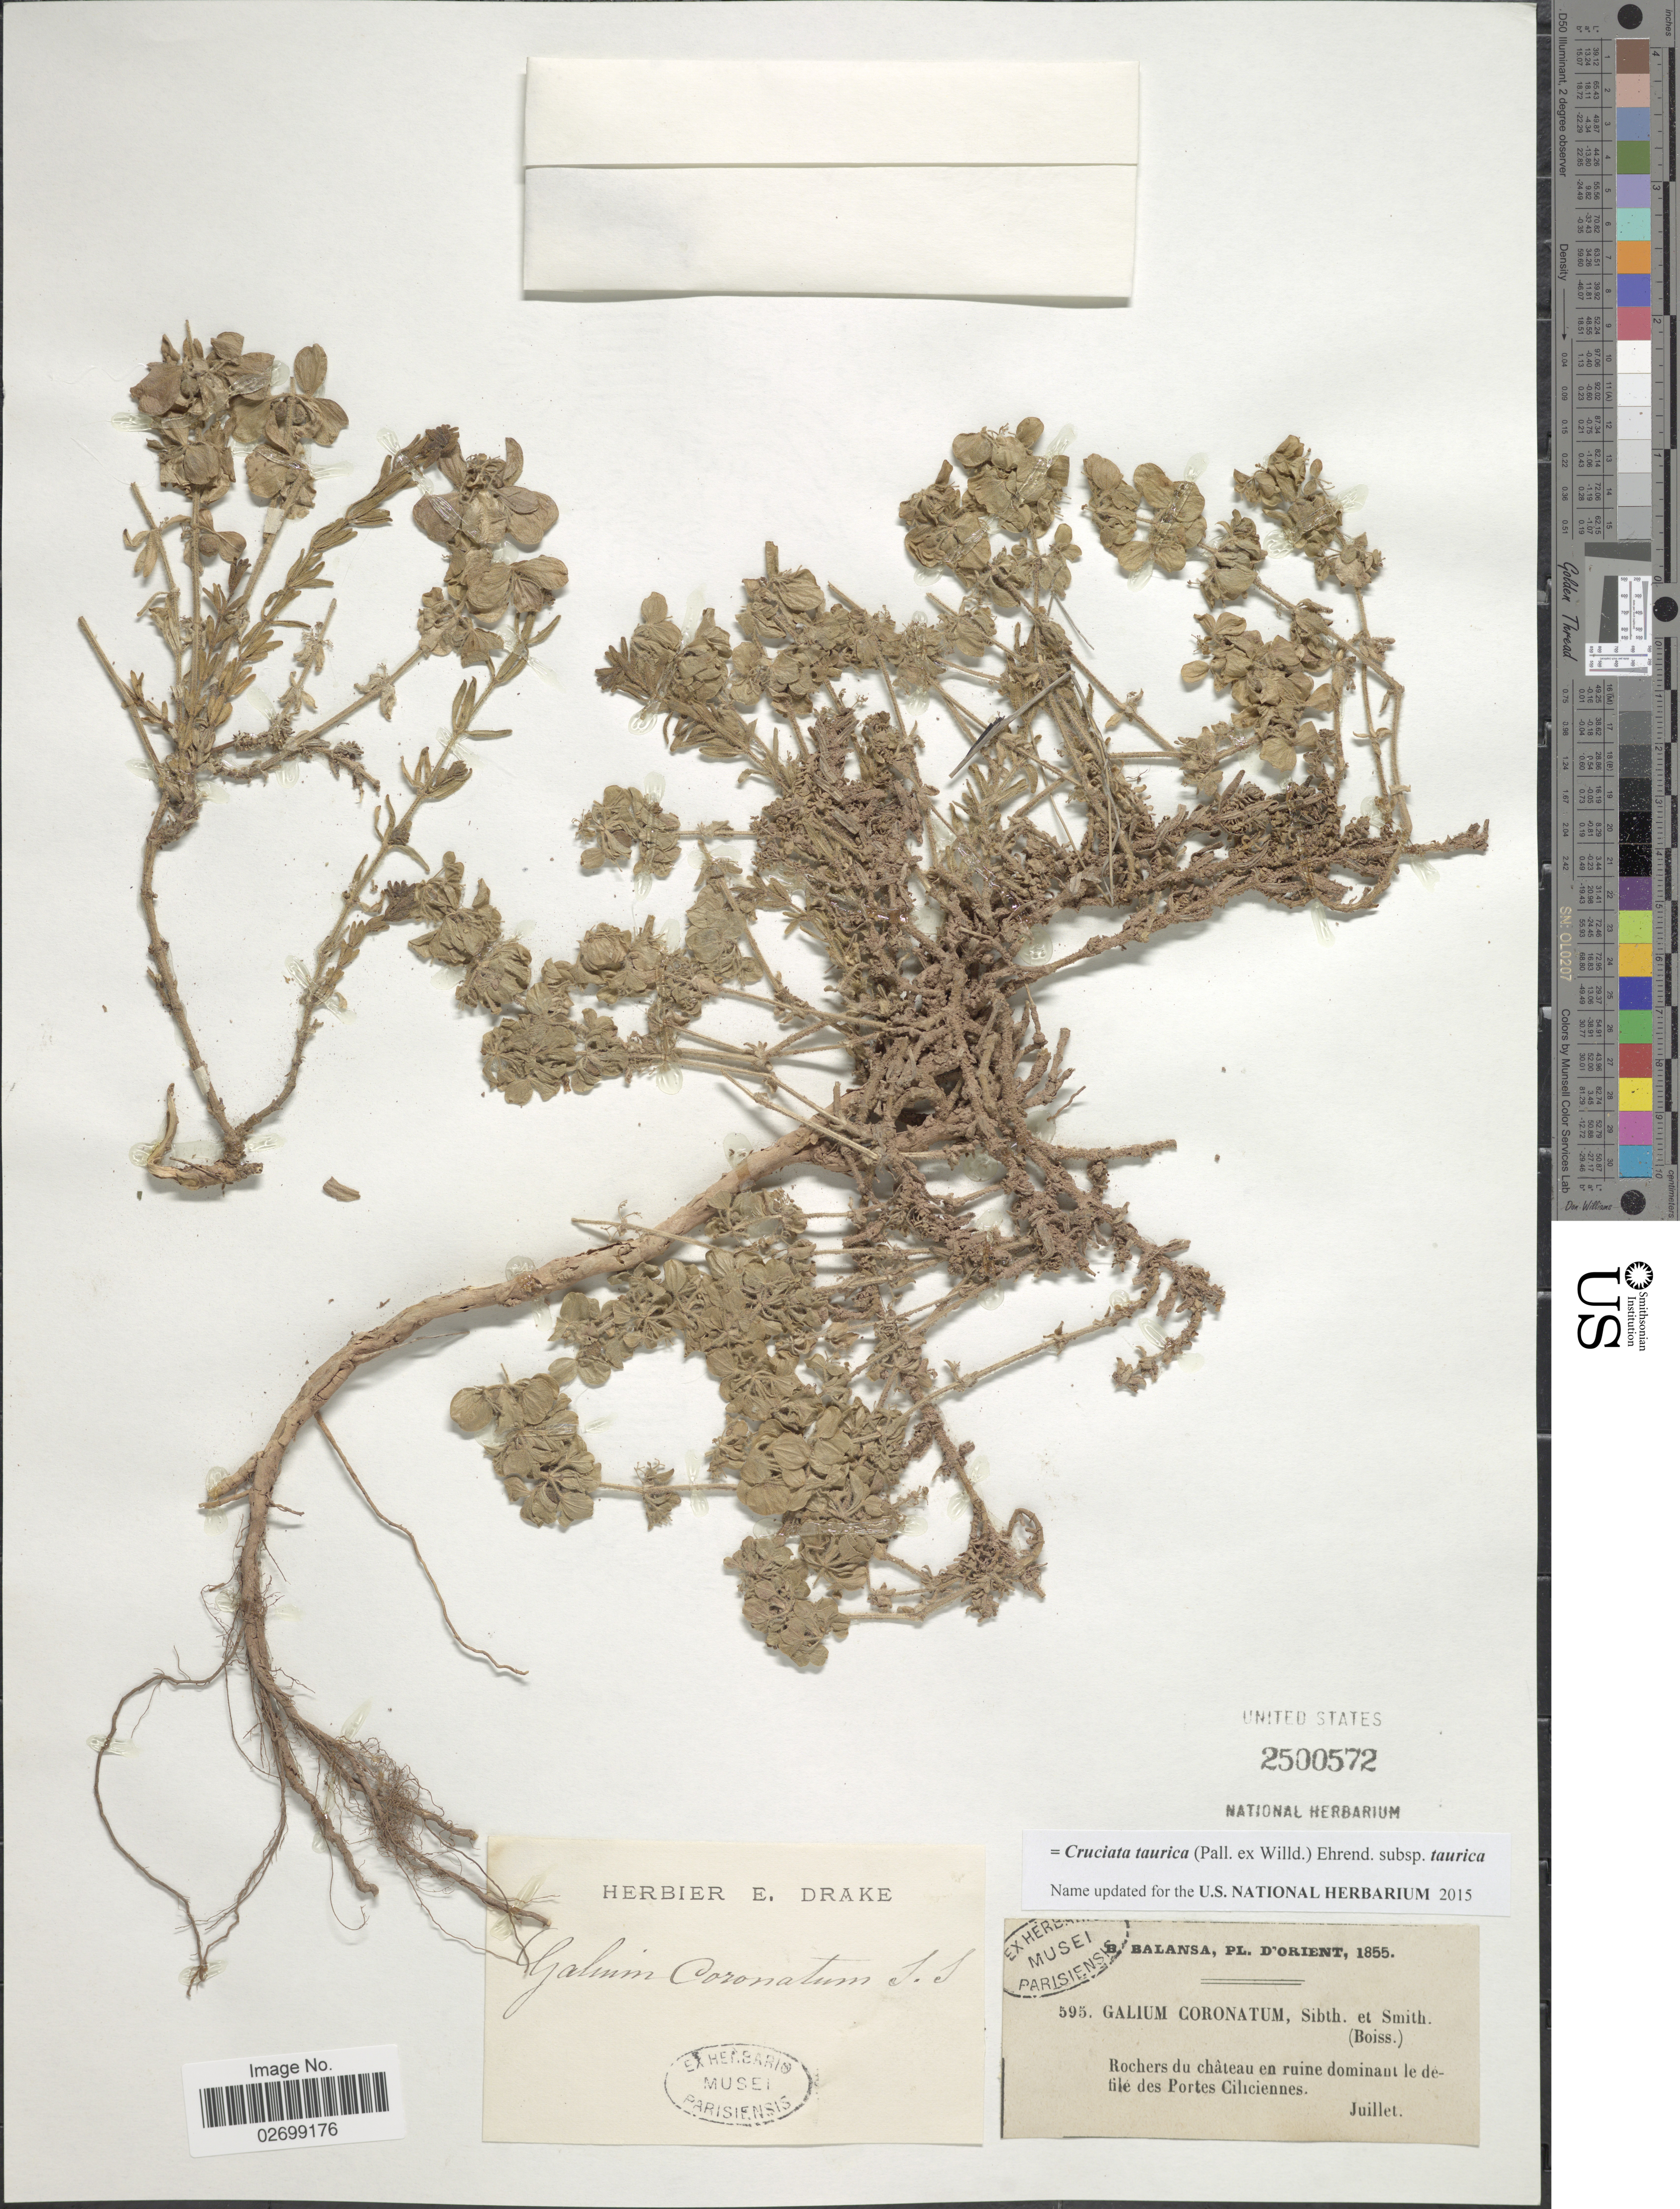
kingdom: Plantae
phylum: Tracheophyta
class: Magnoliopsida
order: Gentianales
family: Rubiaceae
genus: Cruciata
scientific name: Cruciata taurica subsp. taurica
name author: (Pall. ex Willd.) Ehrend.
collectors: B. Balansa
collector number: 595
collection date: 1855-07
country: Turkey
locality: D'Orient, rochers du chateau en ruine dominant le defile des Portes Ciliciennes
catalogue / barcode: US 2500572